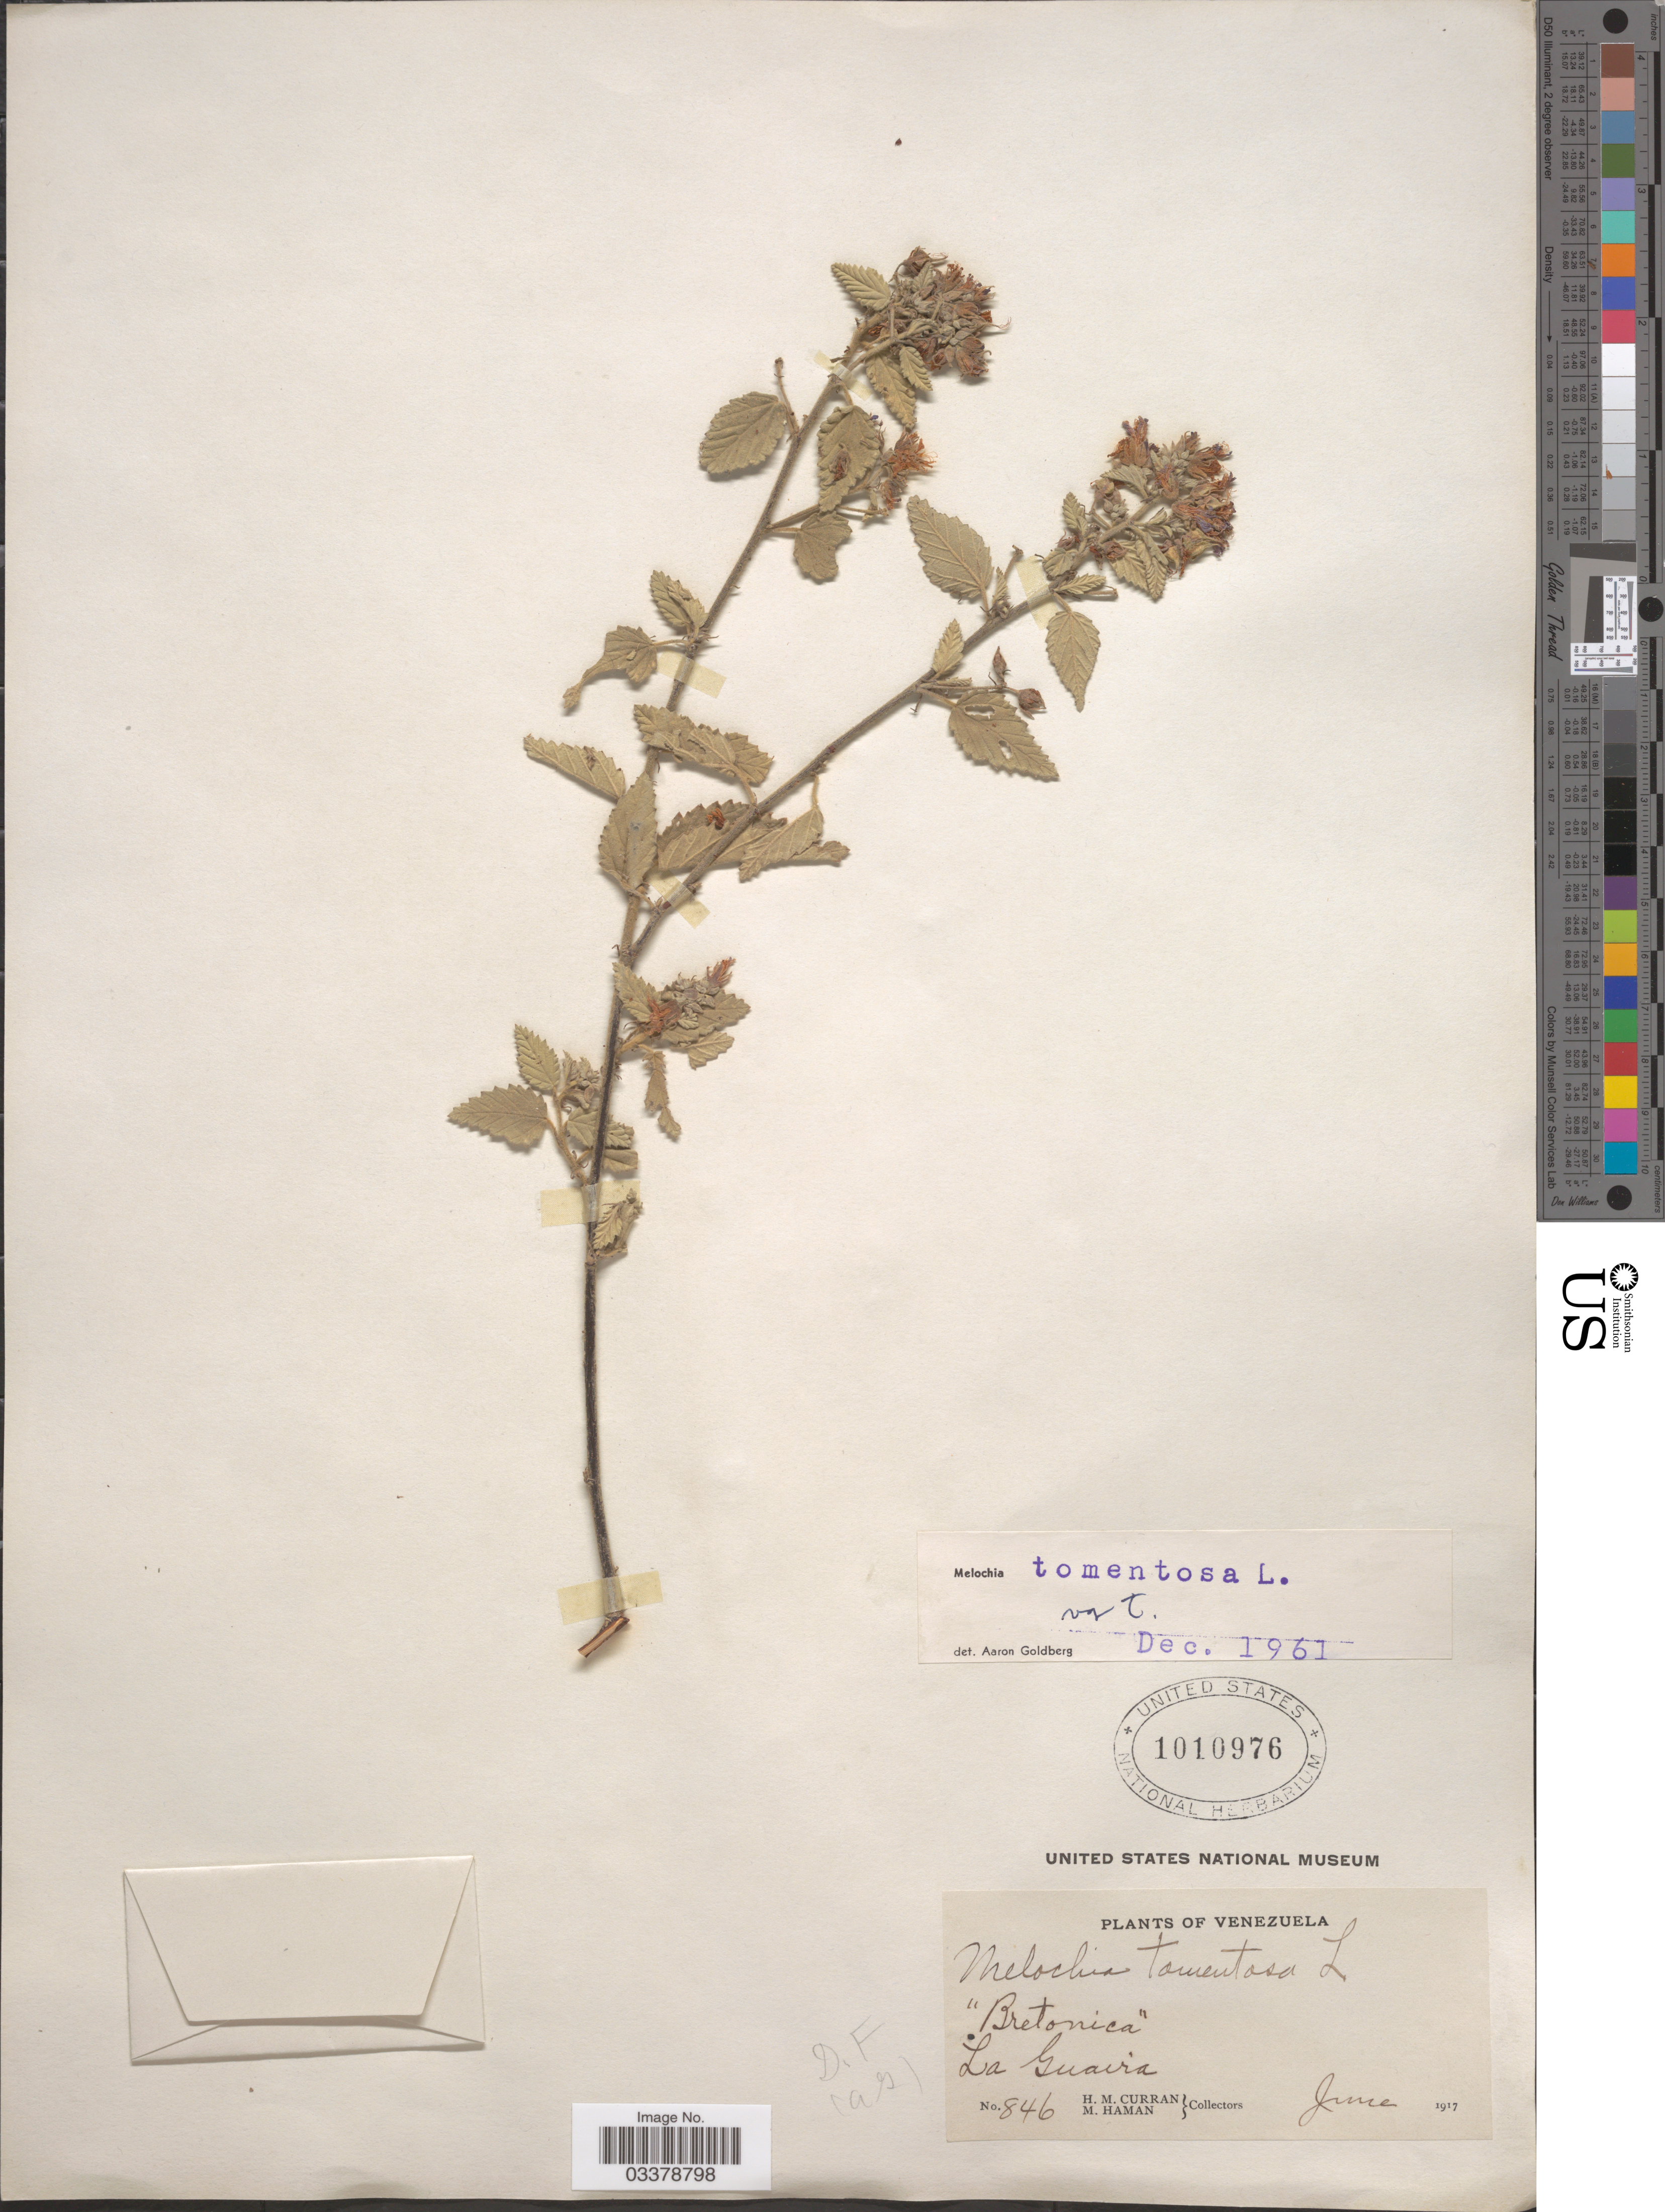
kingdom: Plantae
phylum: Tracheophyta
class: Magnoliopsida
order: Malvales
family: Malvaceae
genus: Melochia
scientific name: Melochia tomentosa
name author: L.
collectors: H. M. Curran & M. Haman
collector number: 846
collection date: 1917-06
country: Paraguay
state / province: Guaira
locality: La Guaira.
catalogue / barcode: US 1010976